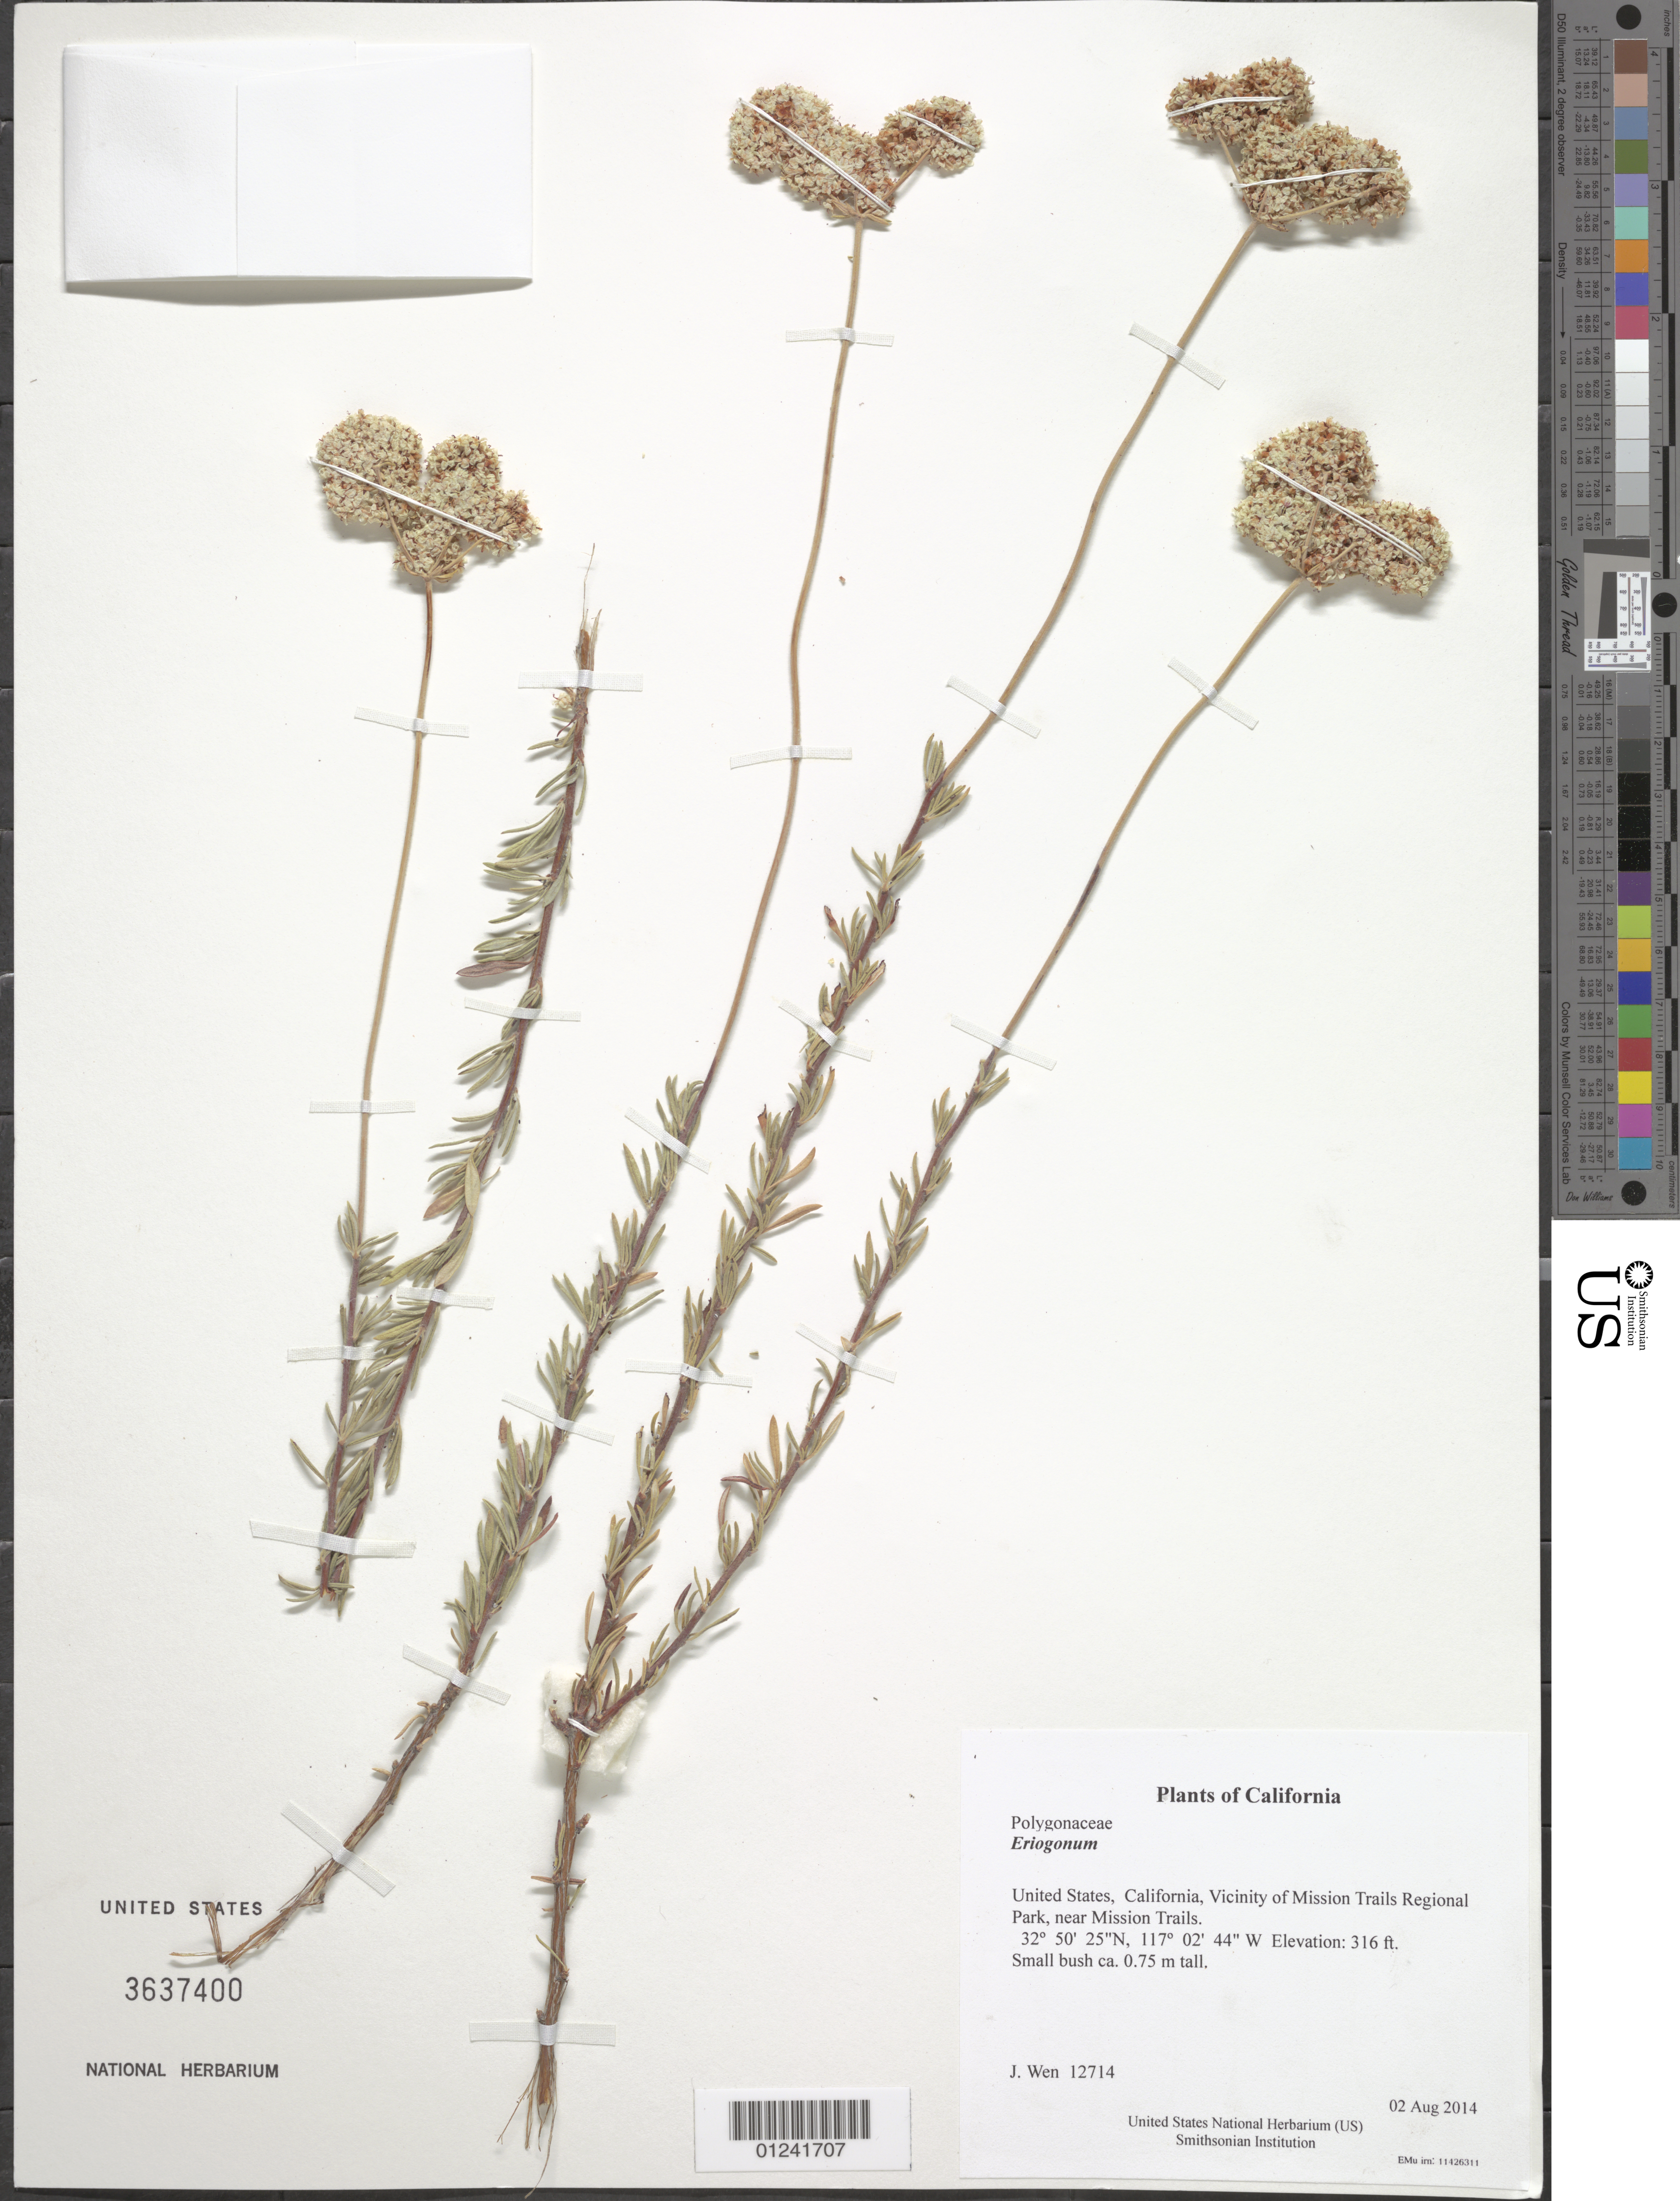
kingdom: Plantae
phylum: Tracheophyta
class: Magnoliopsida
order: Caryophyllales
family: Polygonaceae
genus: Eriogonum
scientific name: Eriogonum sp.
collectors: J. Wen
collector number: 12714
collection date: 2014-08-02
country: United States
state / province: California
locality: Vicinity of Mission Trails Regional Park, near Mission Trails.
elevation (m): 96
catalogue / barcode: US 3637400